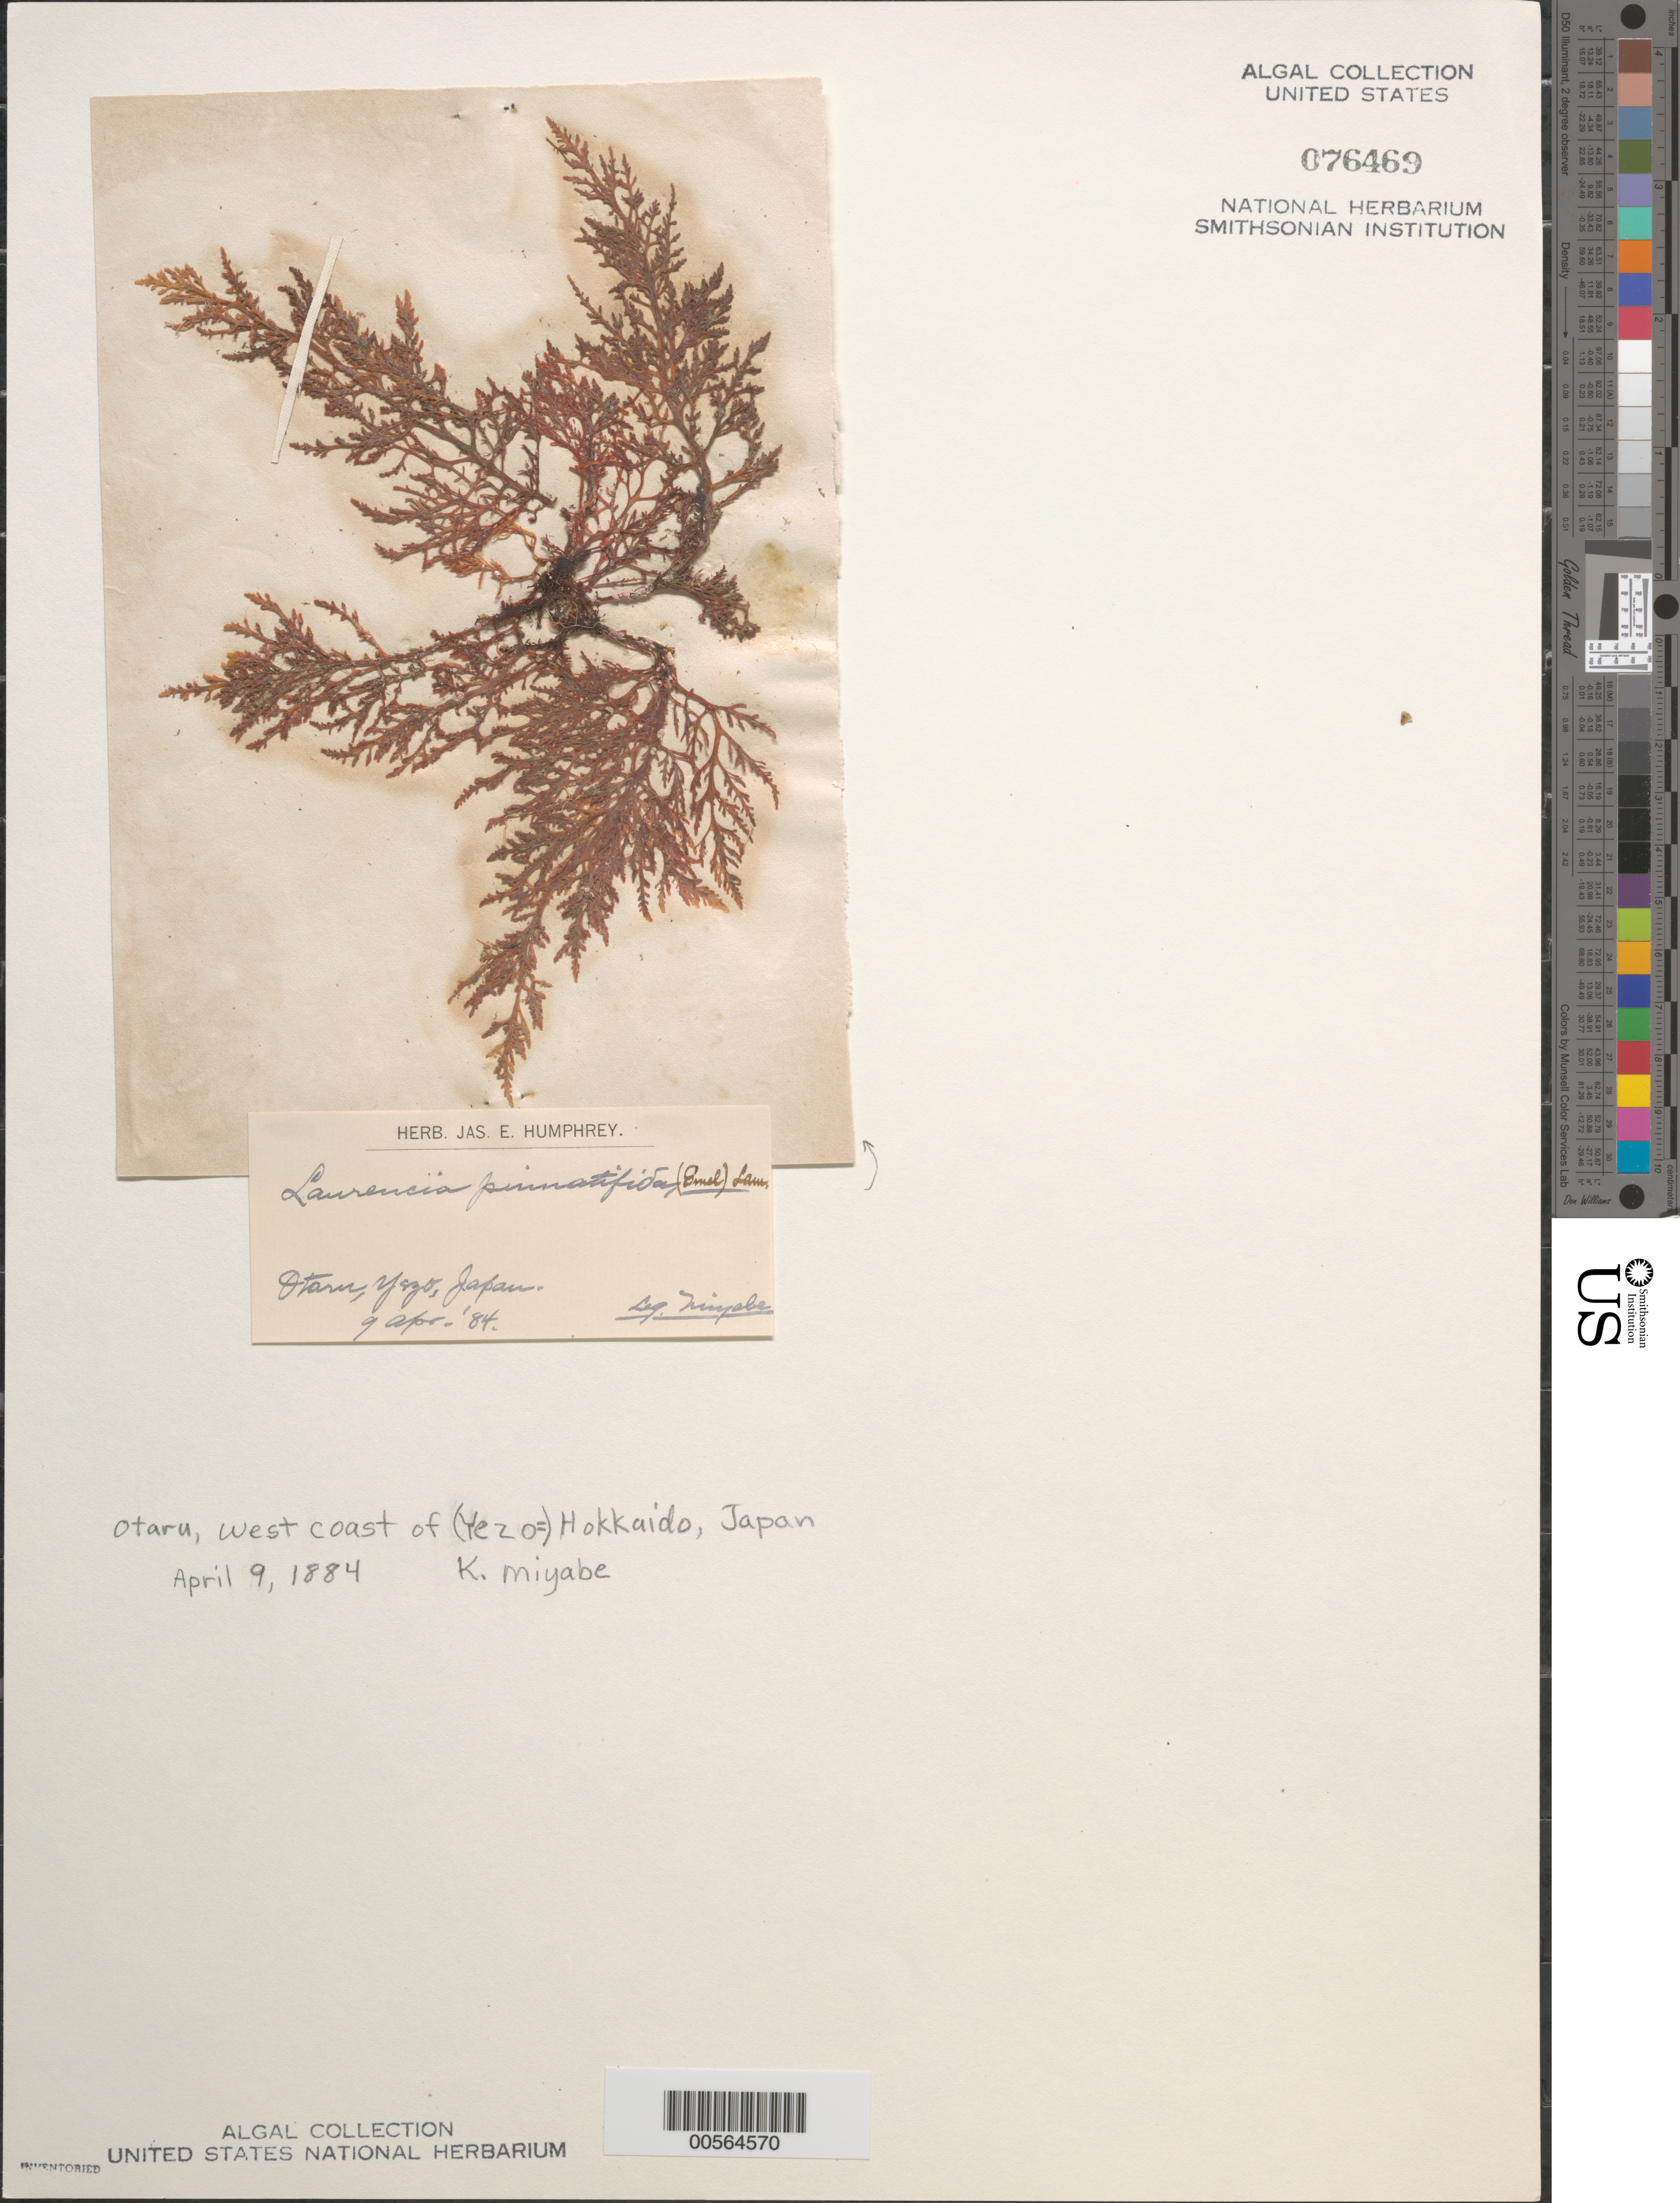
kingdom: Plantae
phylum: Rhodophyta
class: Florideophyceae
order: Ceramiales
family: Rhodomelaceae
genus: Osmundea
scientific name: Osmundea pinnatifida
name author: (Huds.) Stackh.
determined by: Algae name updating Project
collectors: K. Miyabe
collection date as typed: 09 Apr 1884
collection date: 1884-04-09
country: Japan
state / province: Hokkaido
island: Hokkaido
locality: Otaru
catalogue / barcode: US 76469